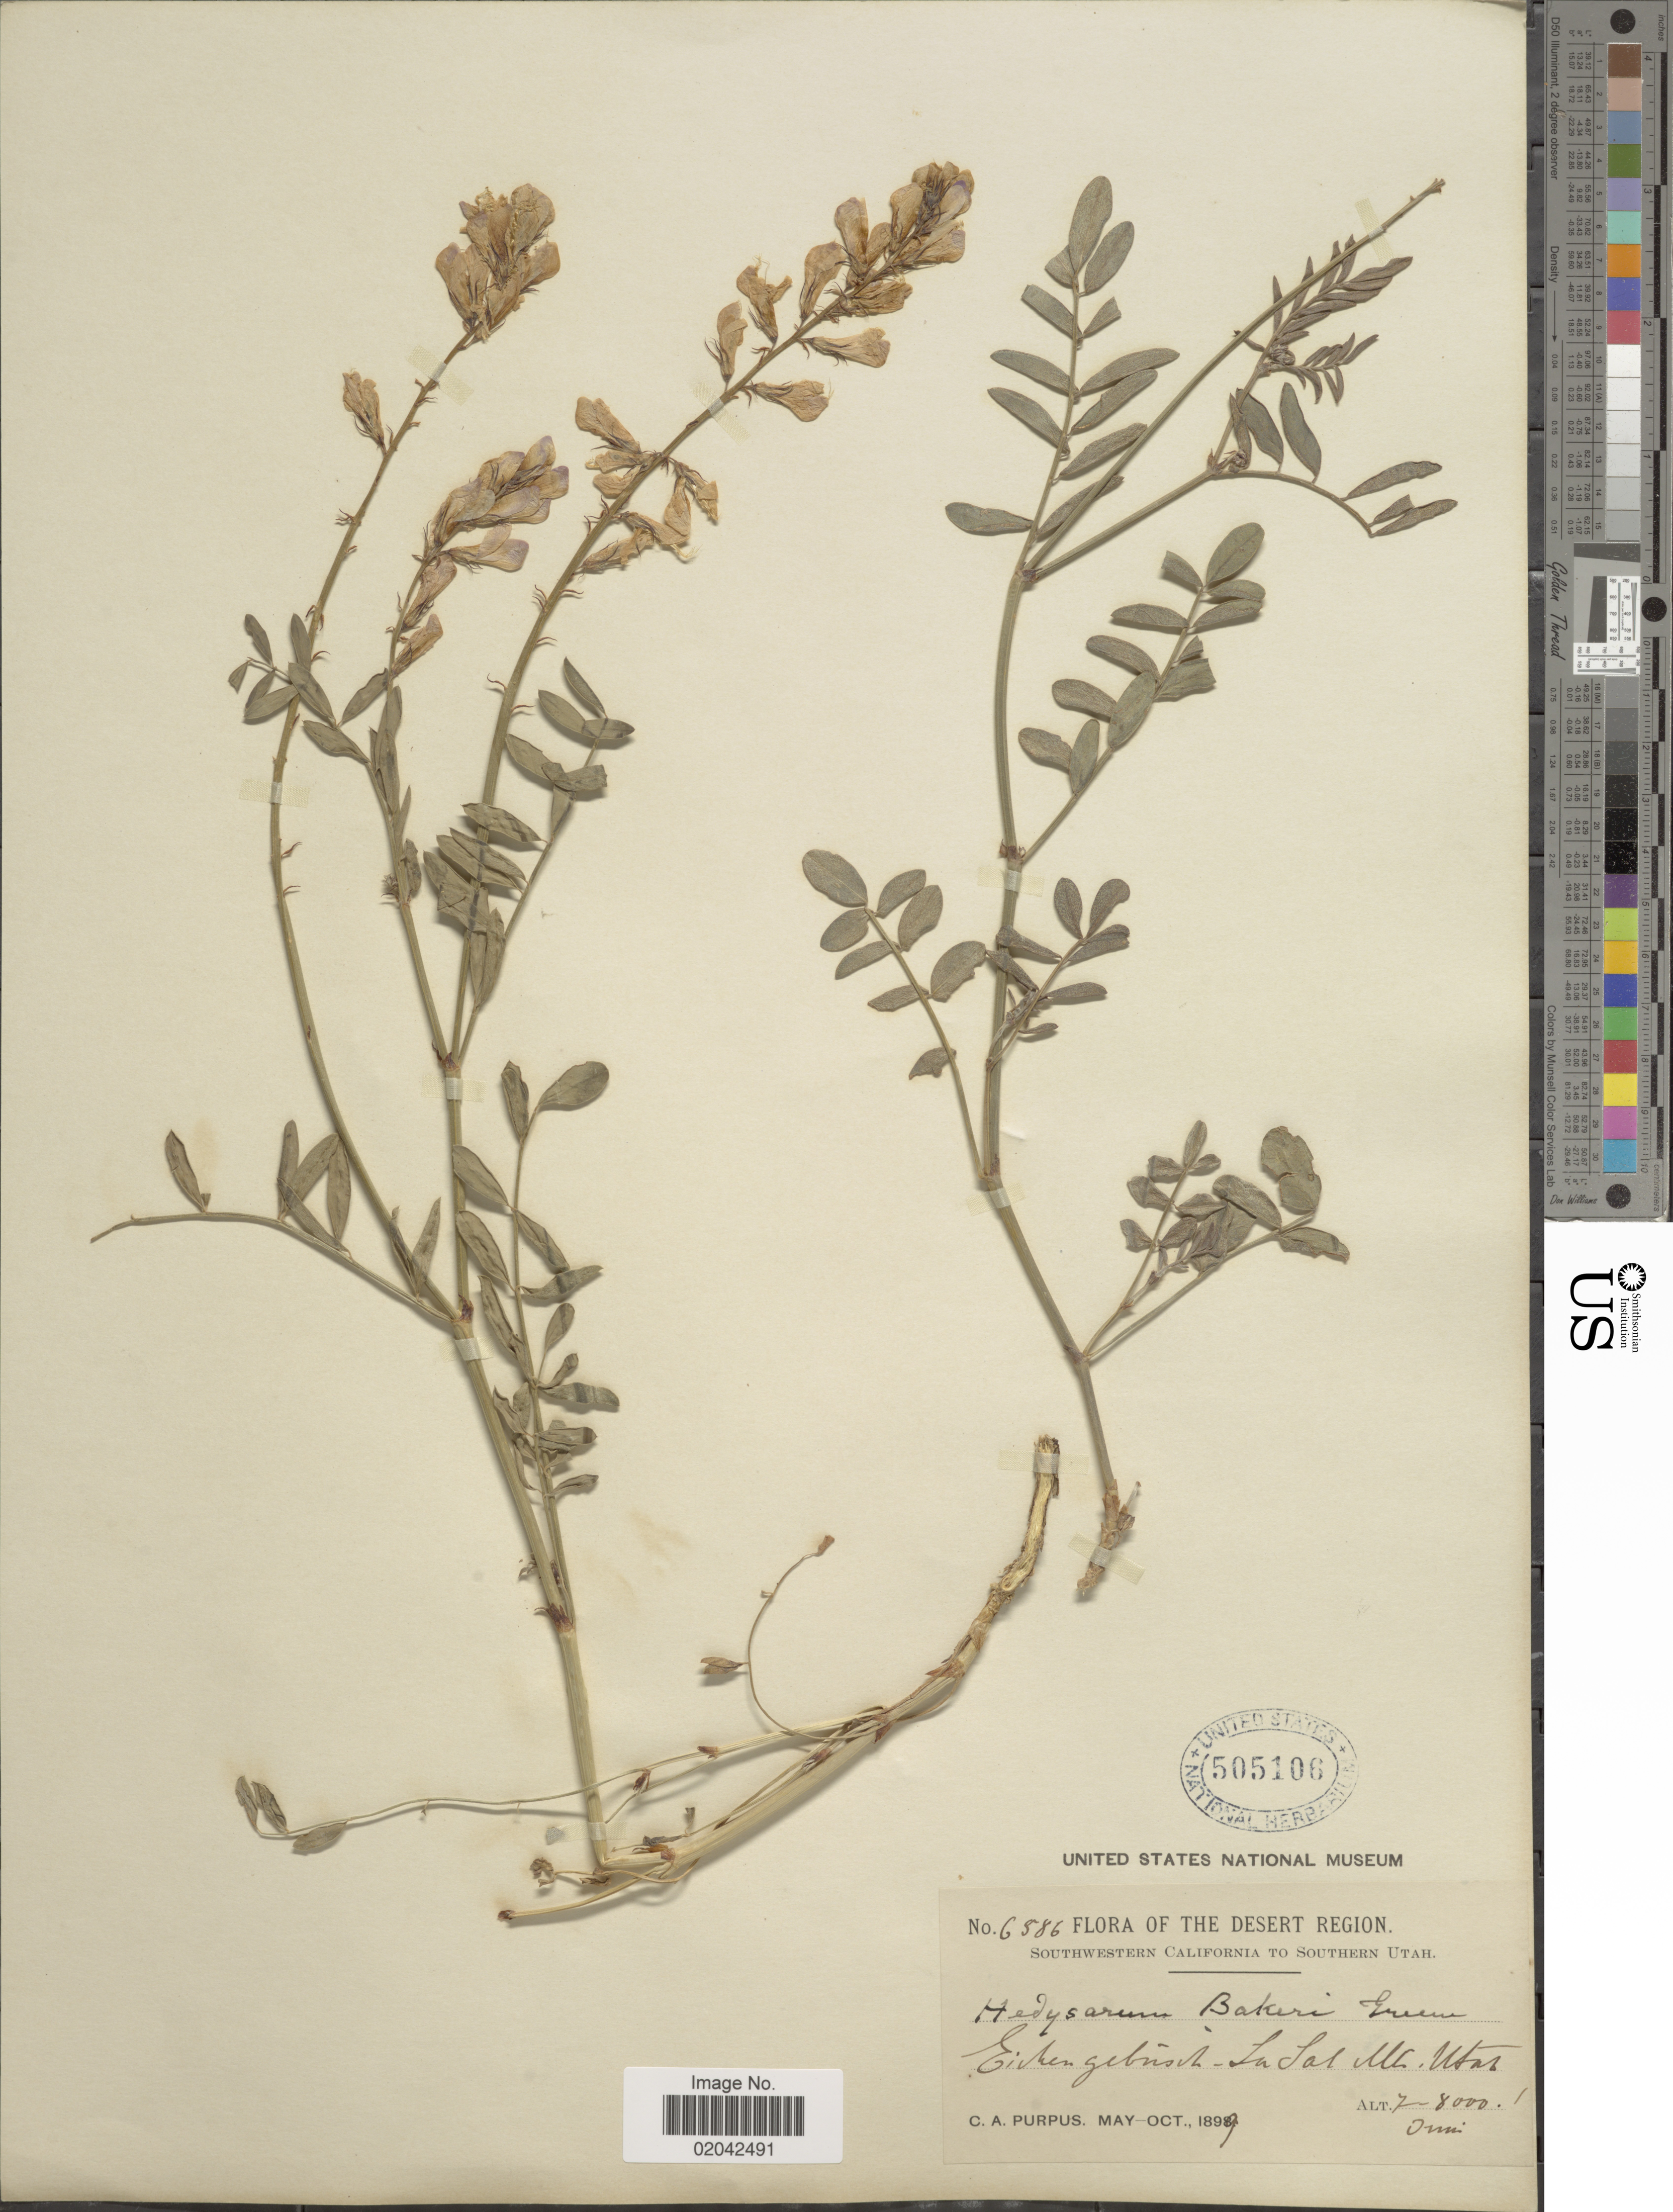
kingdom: Plantae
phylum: Tracheophyta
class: Magnoliopsida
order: Fabales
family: Fabaceae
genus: Hedysarum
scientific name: Hedysarum boreale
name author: Nutt.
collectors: C. A. Purpus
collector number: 6586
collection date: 1899-05/1899-10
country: United States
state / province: Utah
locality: The Desert Region, Southern Utah, La Sal Mts.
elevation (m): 2134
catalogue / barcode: US 505106